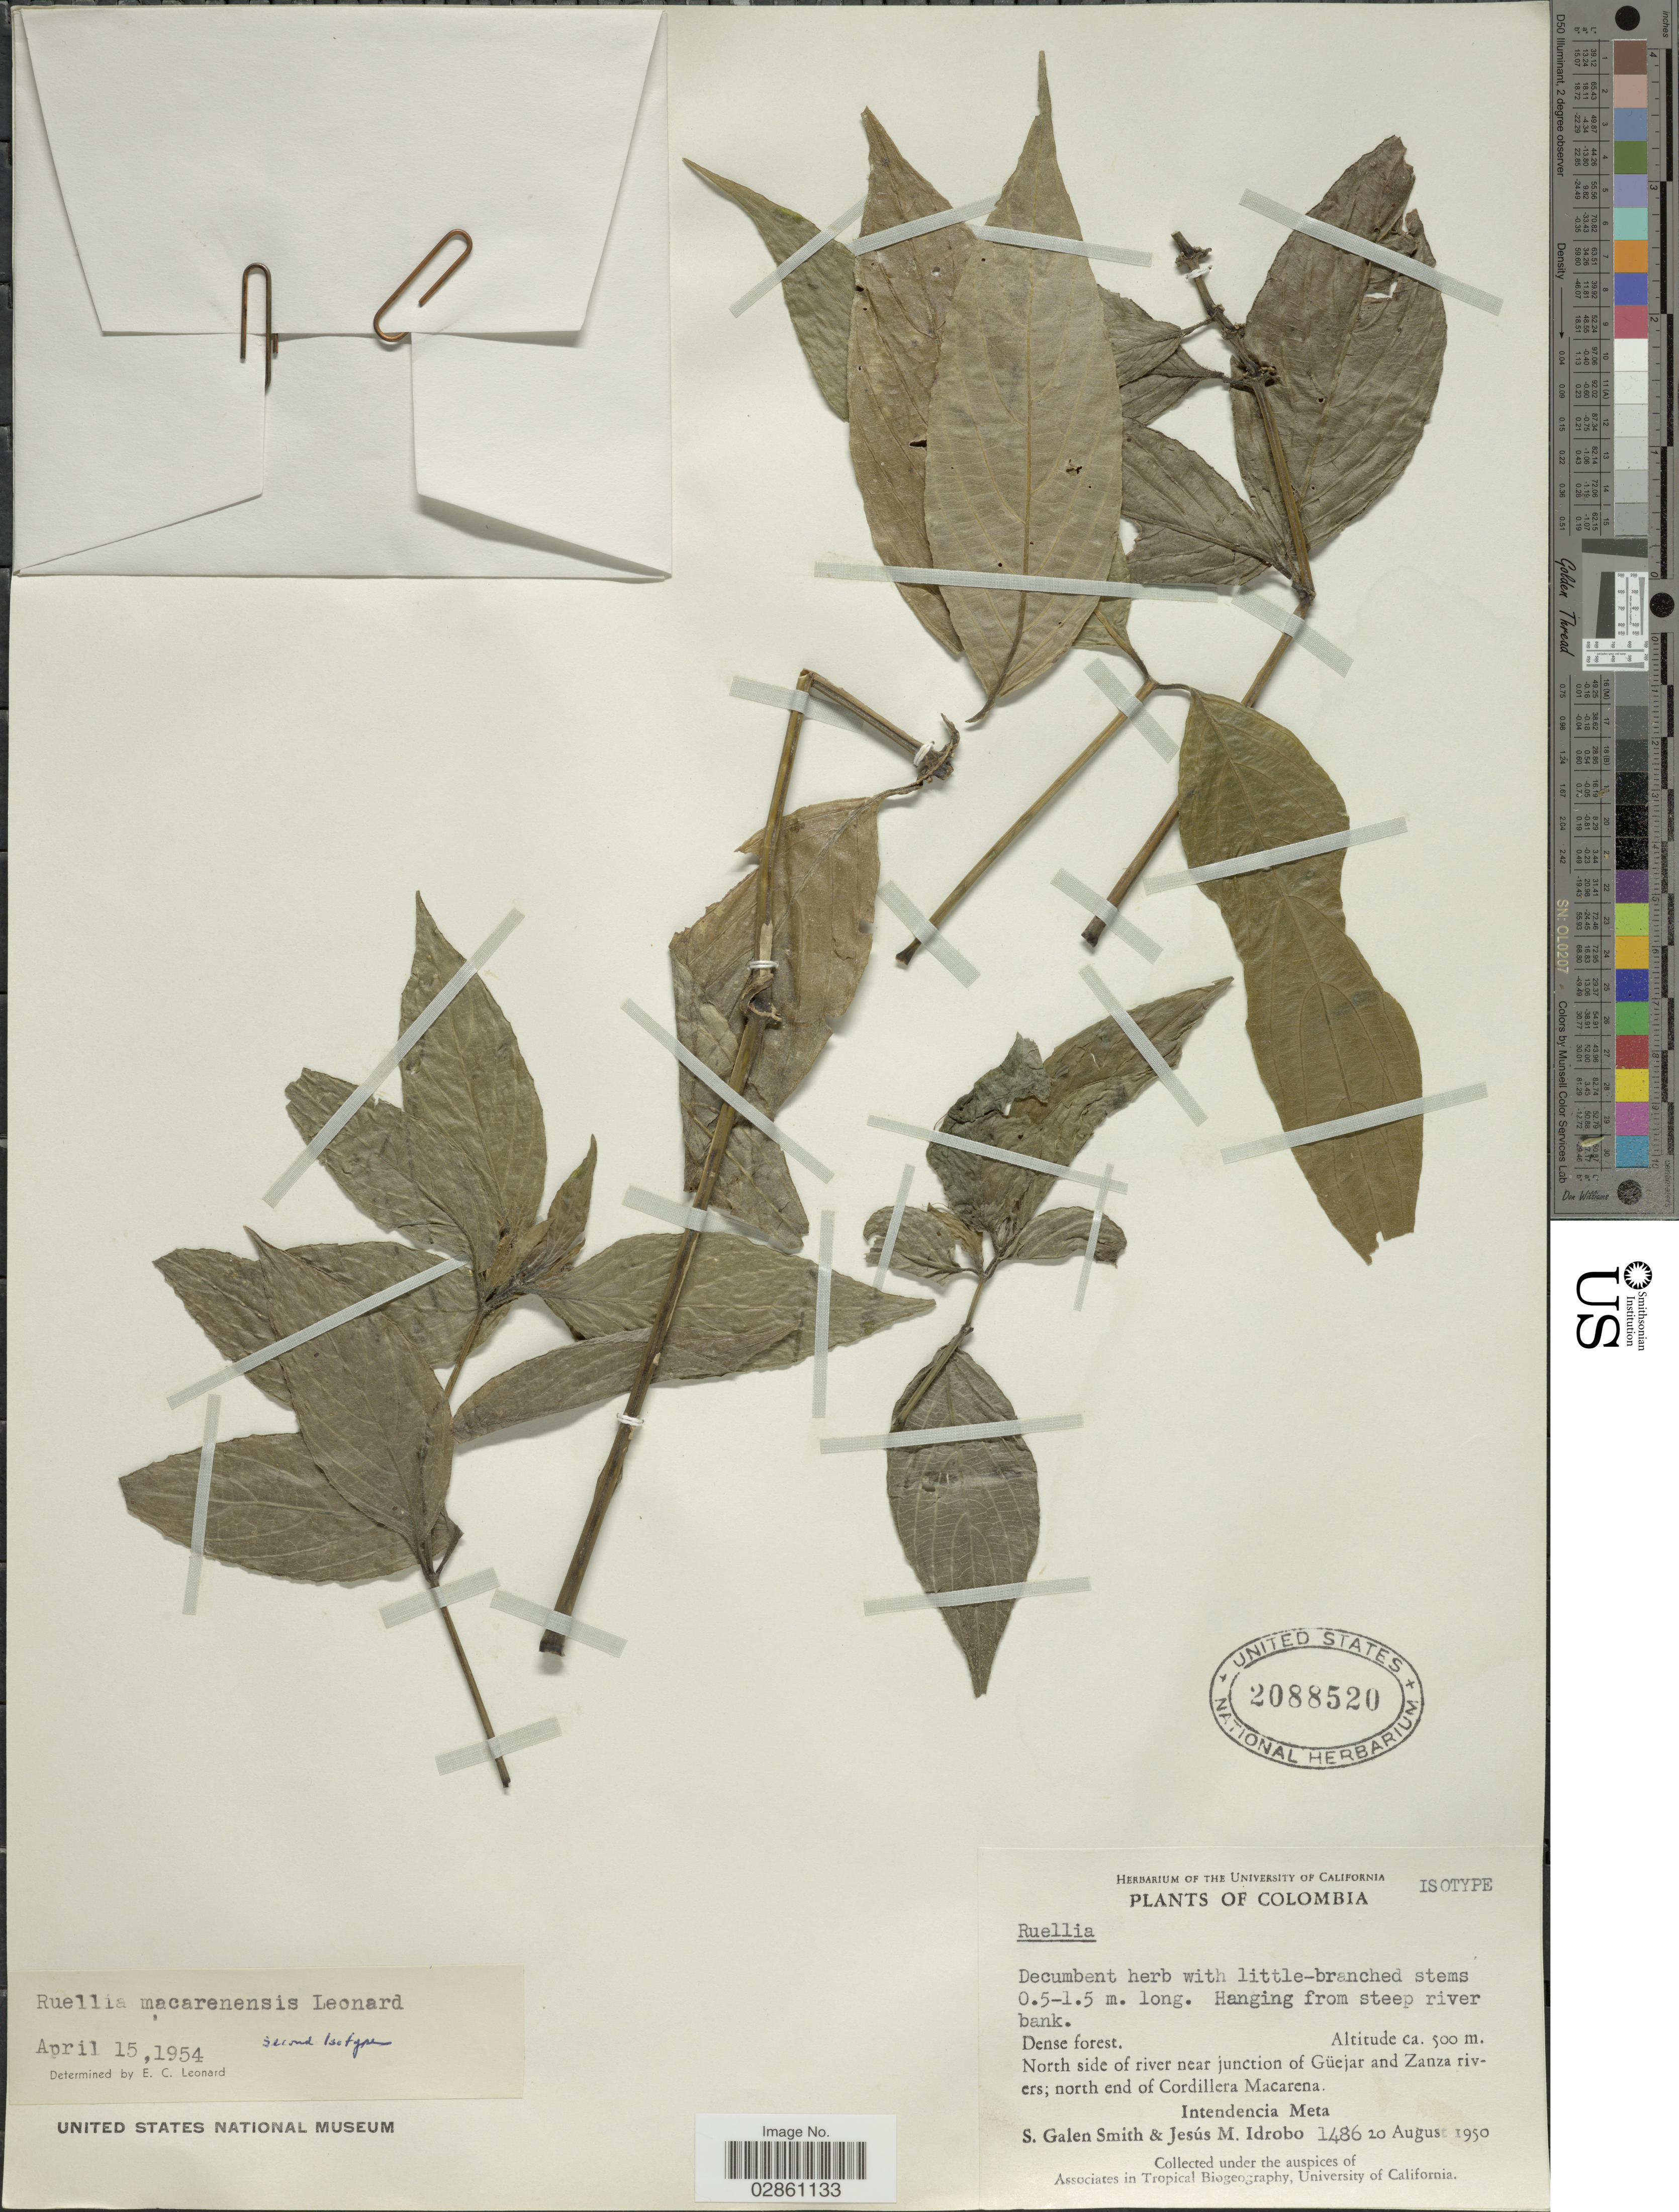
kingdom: Plantae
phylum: Tracheophyta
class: Magnoliopsida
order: Lamiales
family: Acanthaceae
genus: Ruellia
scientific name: Ruellia macarenensis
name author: Leonard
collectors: S. G. Smith & J. M. Idrobo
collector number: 1486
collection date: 1950-08-20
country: Colombia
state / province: Meta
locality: North side of river near junction of Guejar and Zanza rivers, north end of Cordillera Macarena. Intendencia Meta.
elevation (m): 500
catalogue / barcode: US 2088520